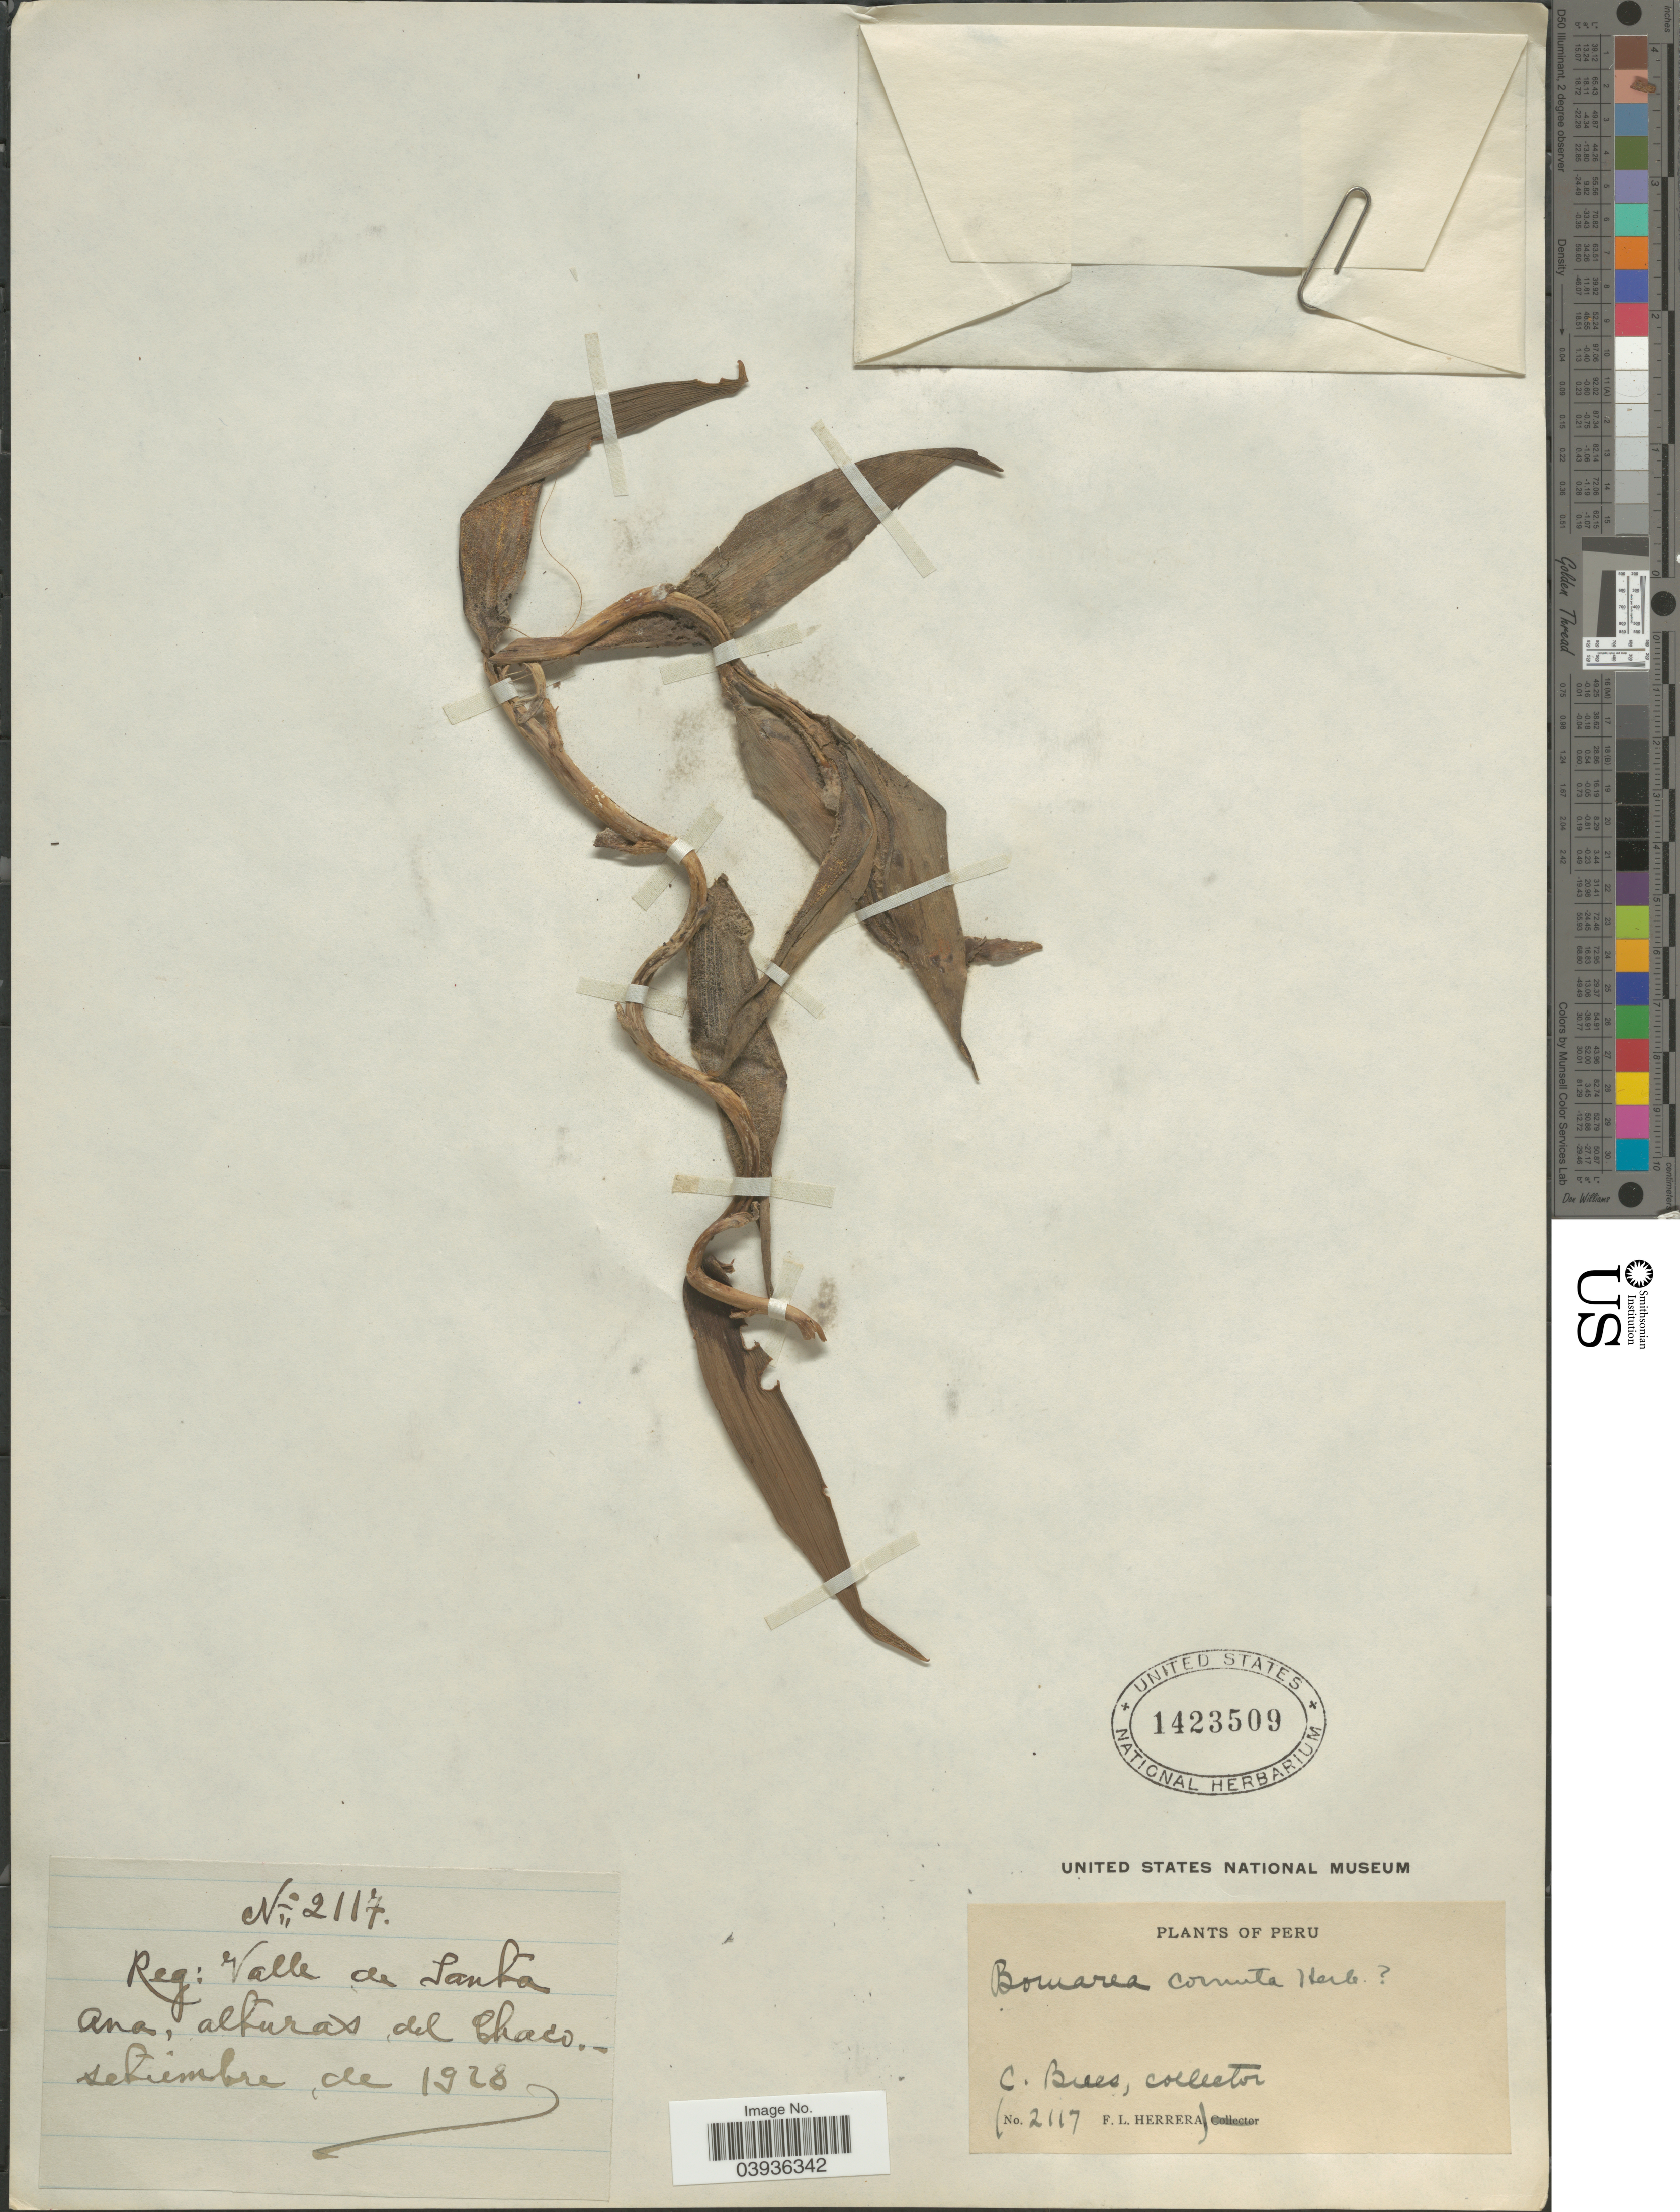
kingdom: Plantae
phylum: Tracheophyta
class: Liliopsida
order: Liliales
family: Alstroemeriaceae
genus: Bomarea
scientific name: Bomarea cornuta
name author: Herb.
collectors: C. Bues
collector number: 2117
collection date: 1928-09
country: Peru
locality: Valle de Santa Ana, alturas del Chaco.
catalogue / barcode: US 1423509